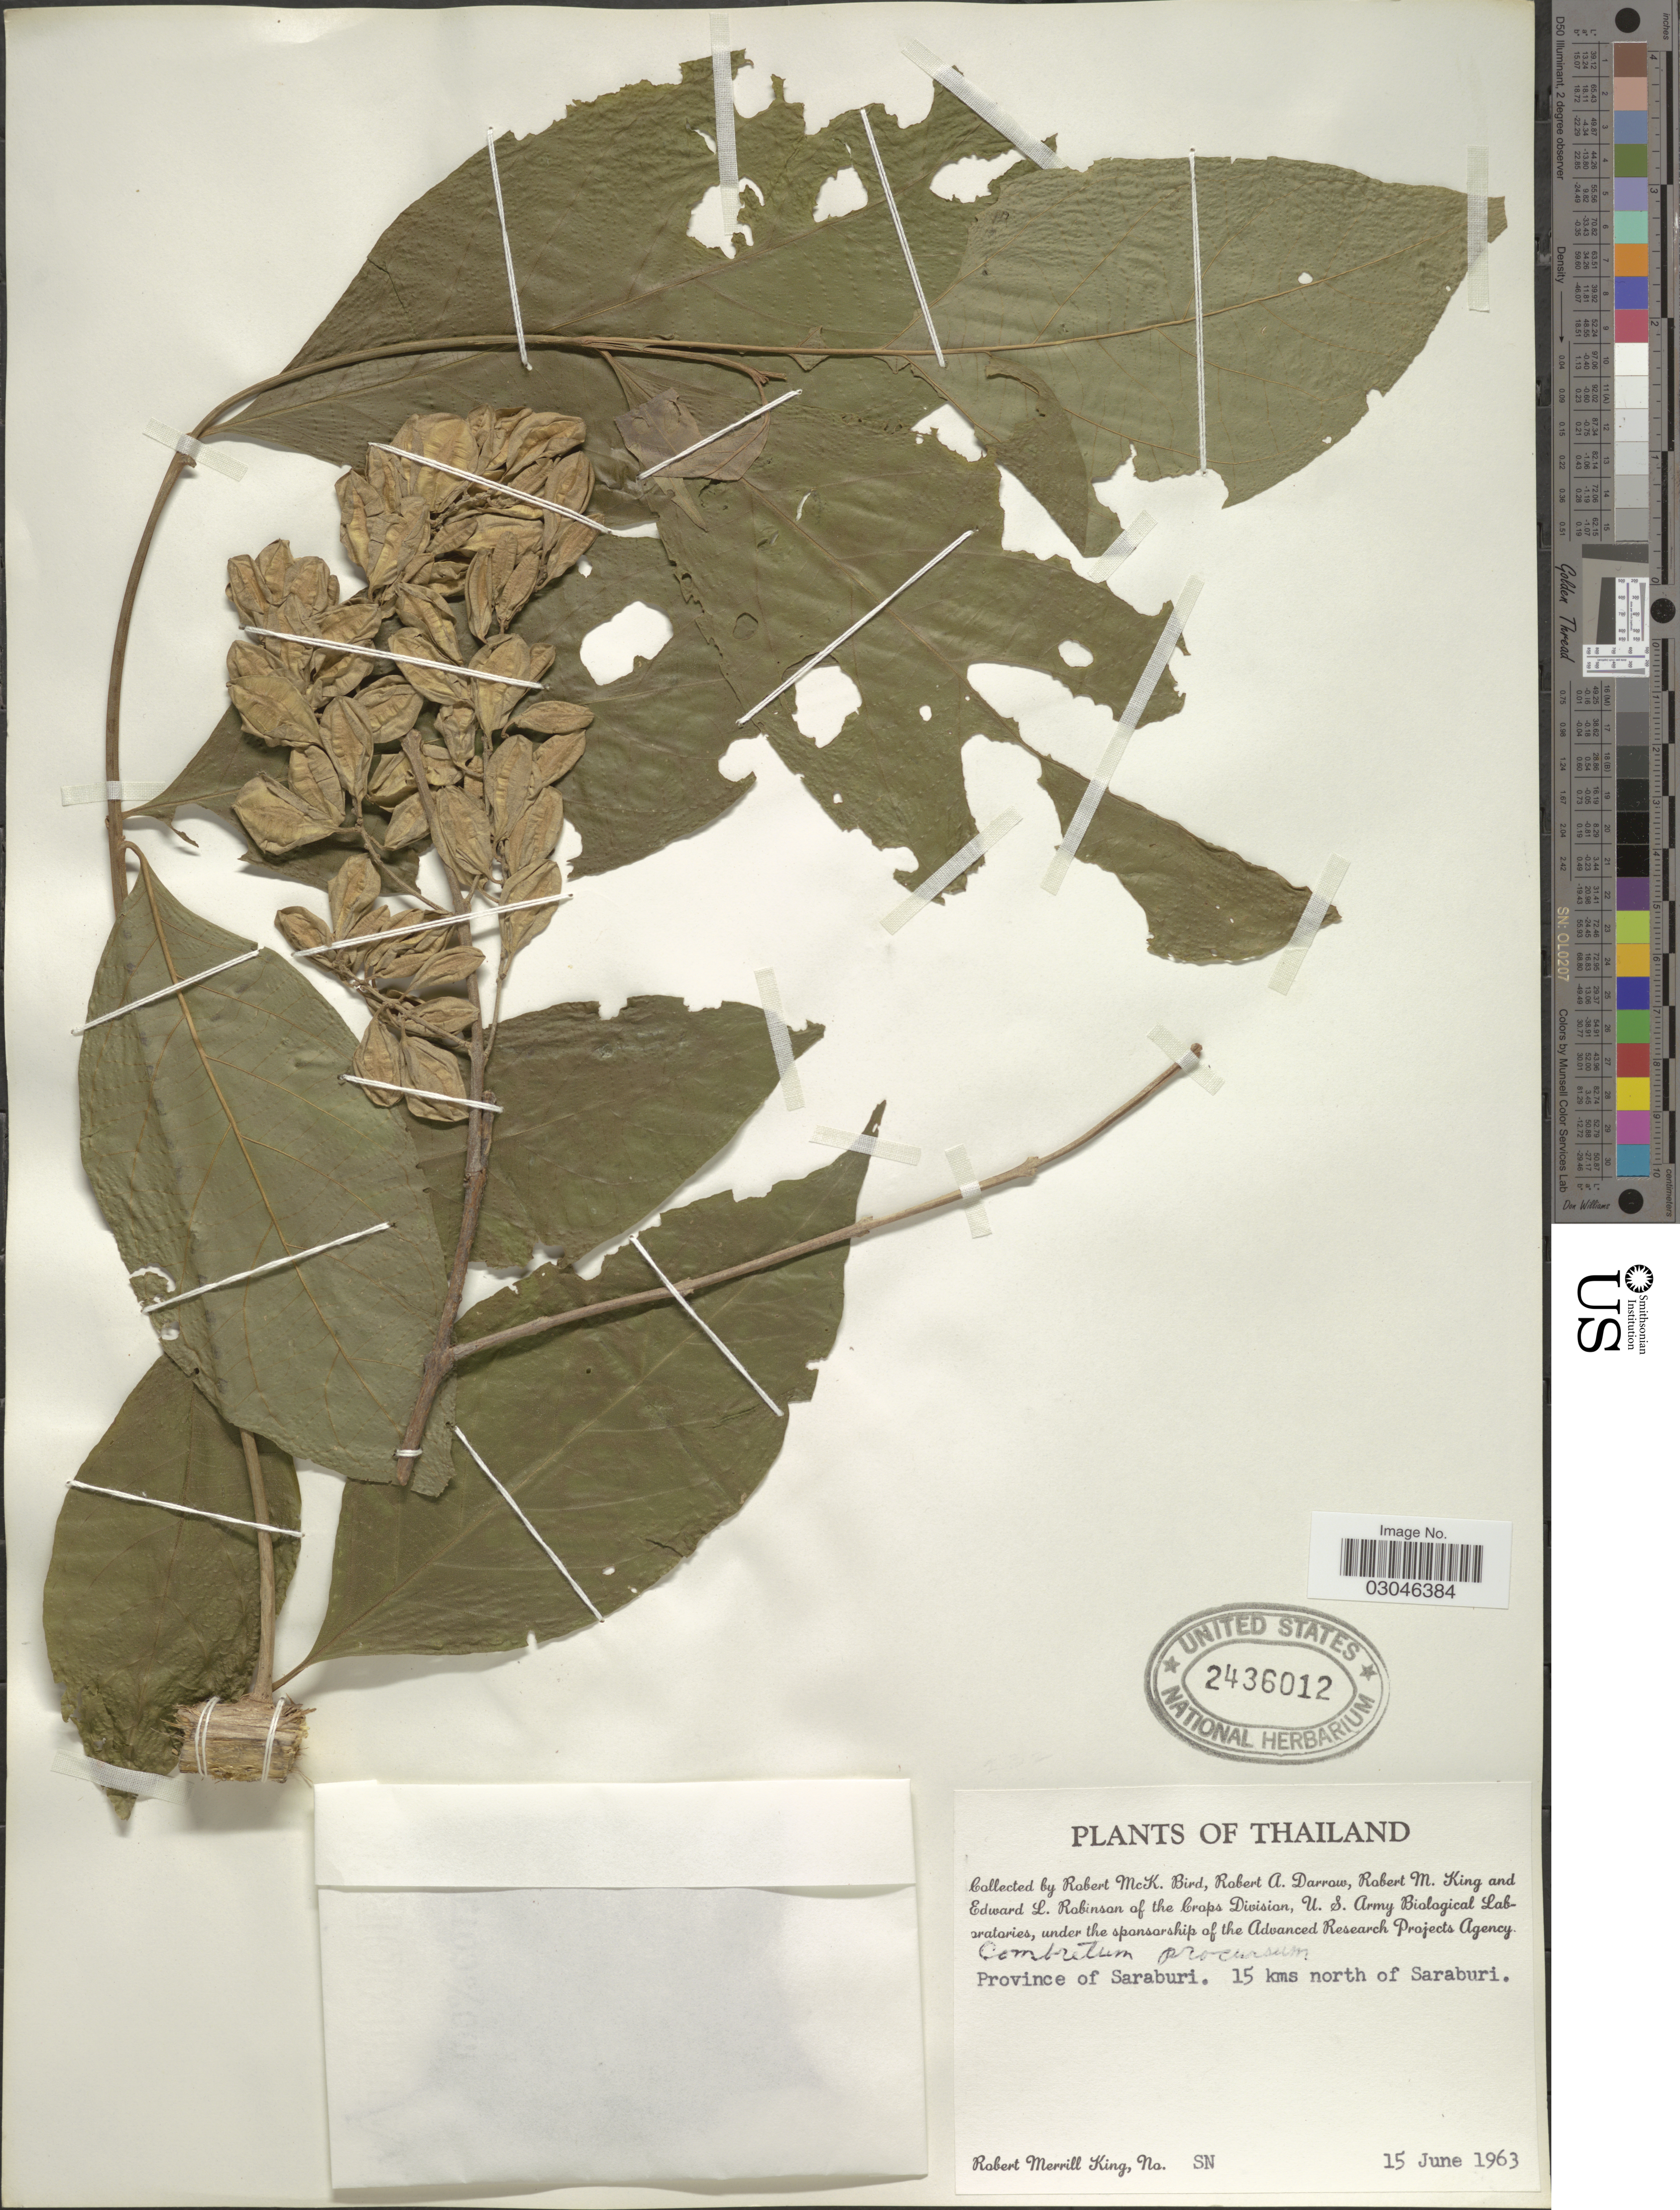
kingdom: Plantae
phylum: Tracheophyta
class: Magnoliopsida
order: Myrtales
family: Combretaceae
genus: Combretum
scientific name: Combretum procursum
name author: Craib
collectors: R. M. Bird, R. A. Darrow, R. M. King & E. L. Robinson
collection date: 1963-06-15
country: Thailand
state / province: Saraburi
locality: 15 kms north of Saraburi.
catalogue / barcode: US 2436012